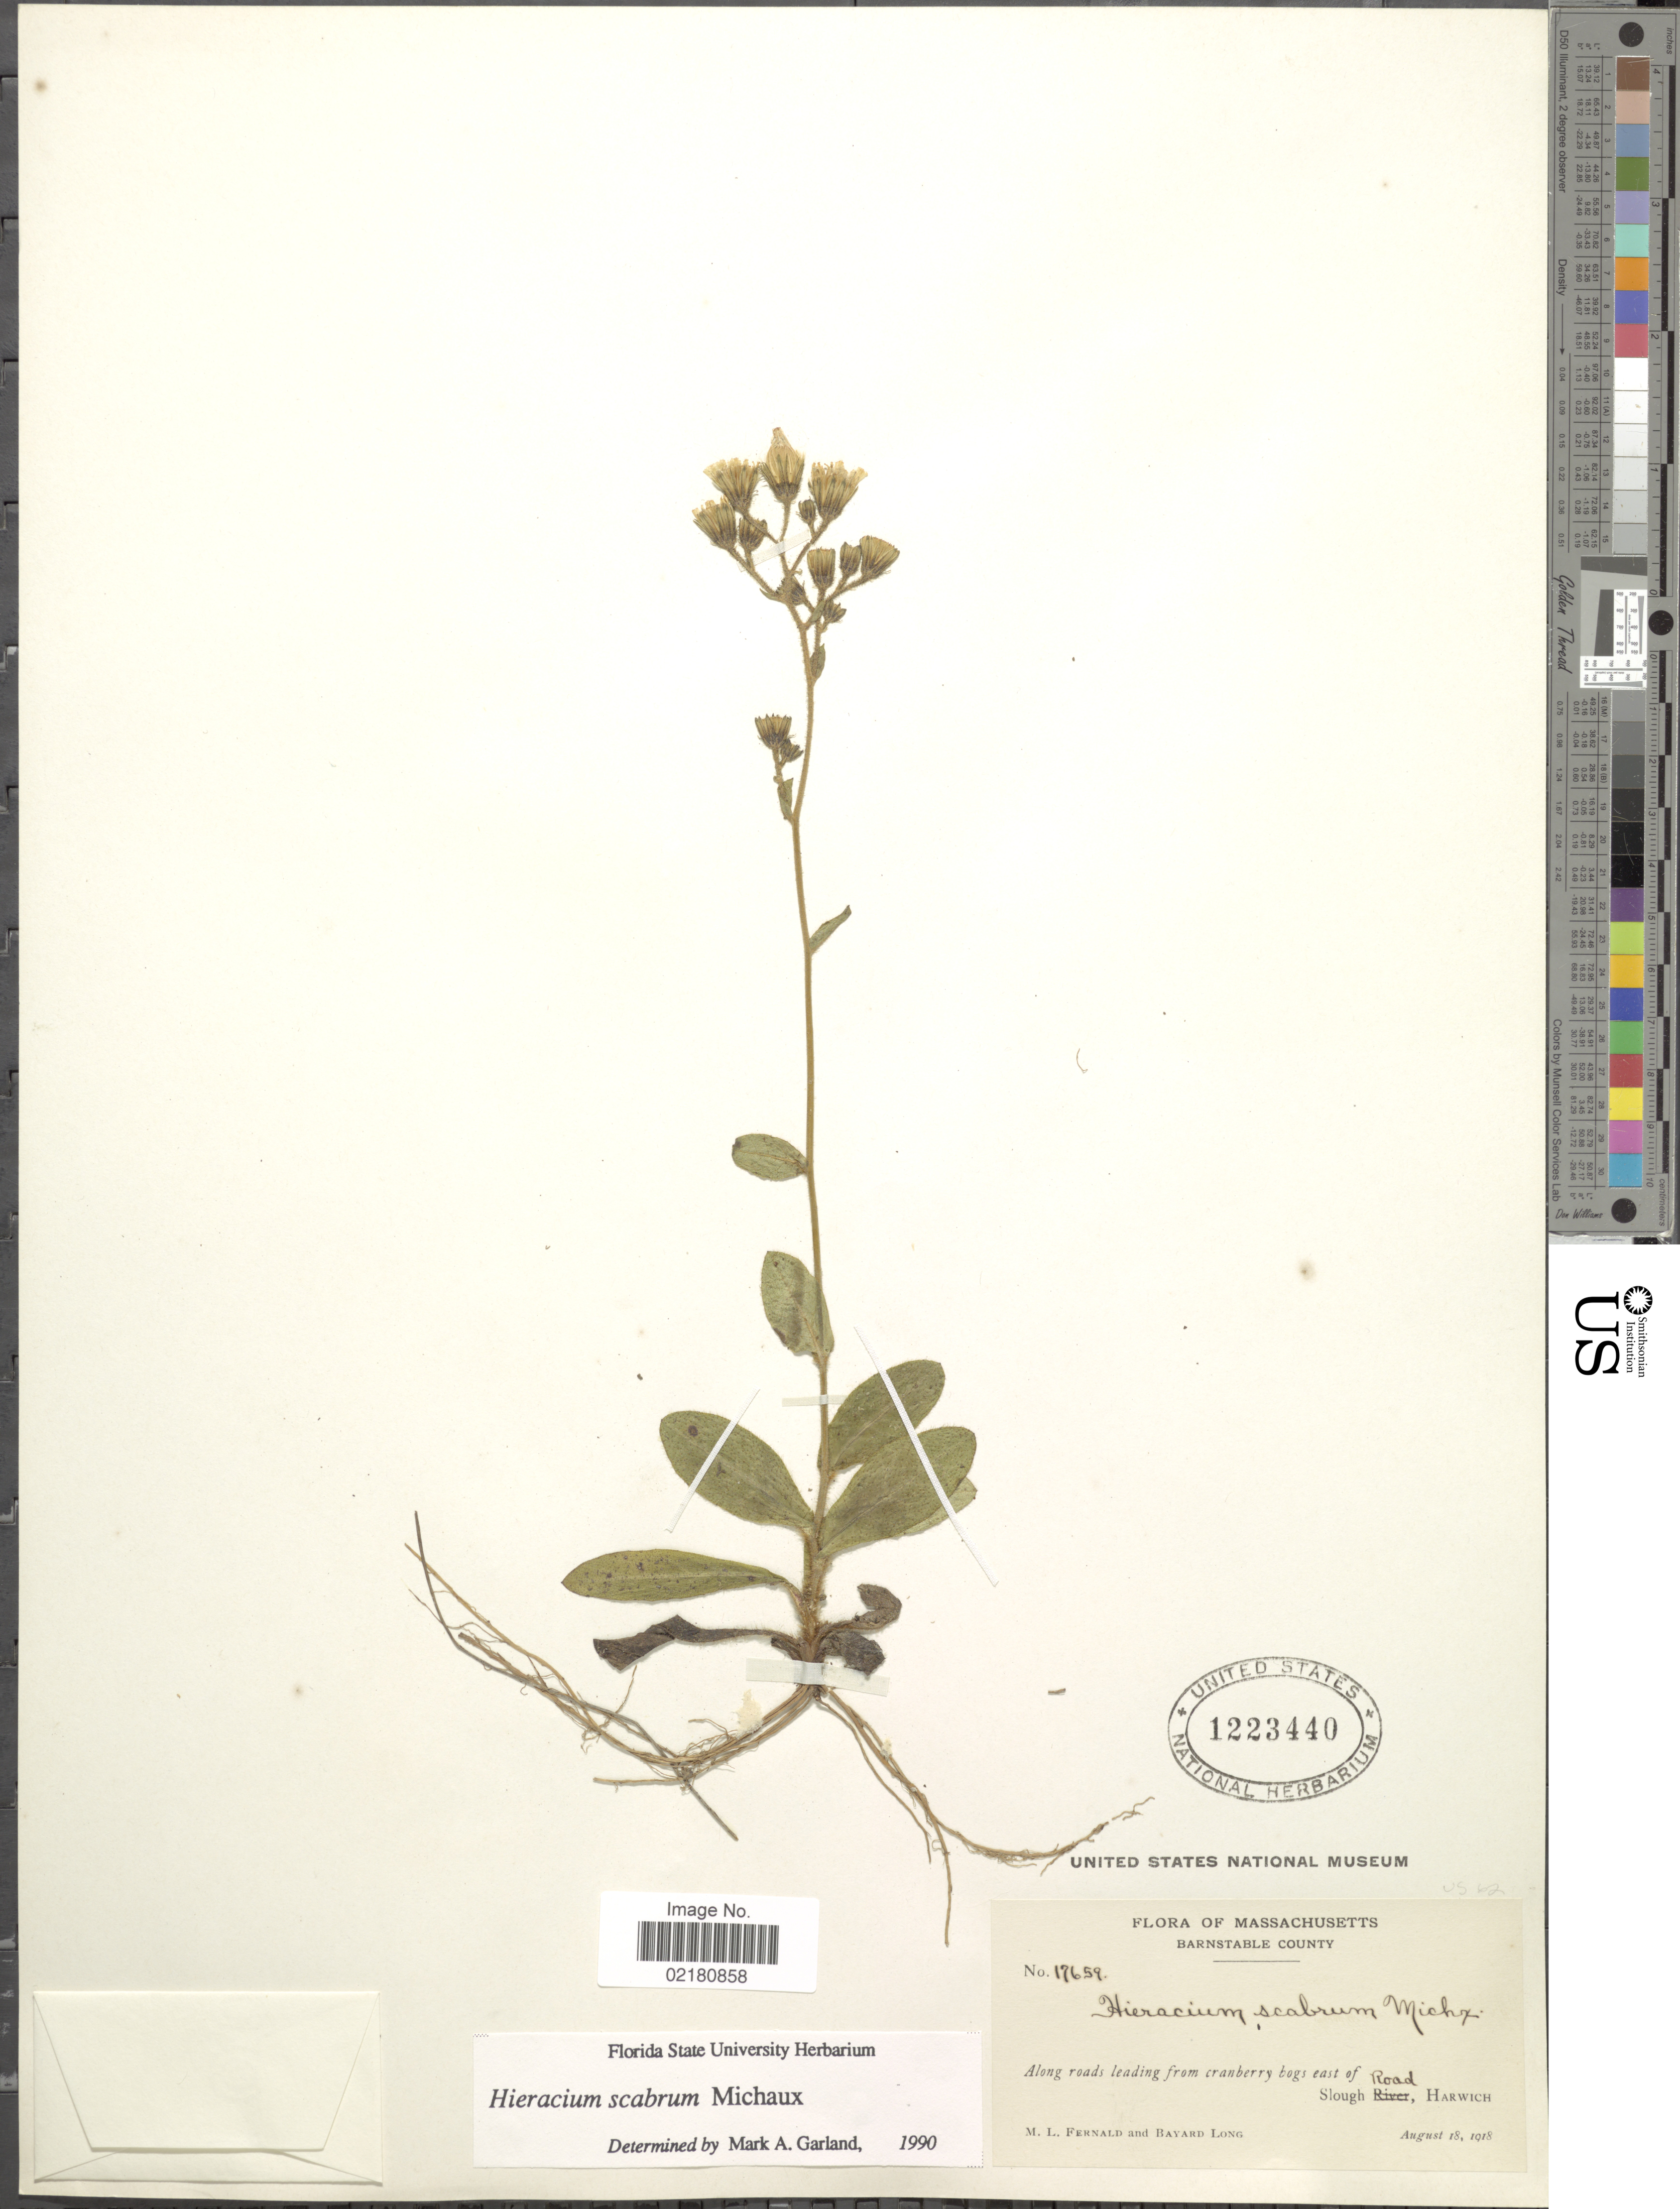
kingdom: Plantae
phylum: Tracheophyta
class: Magnoliopsida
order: Asterales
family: Asteraceae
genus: Pilosella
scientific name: Pilosella verruculata subsp. verruculata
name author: (Link) Soják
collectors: M. L. Fernald & B. Long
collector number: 17659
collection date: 1918-08-18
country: United States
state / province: Massachusetts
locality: Barnstable County. Along roads leading from cranberry bogs east of Slough Road, Harwich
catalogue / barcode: US 1223440